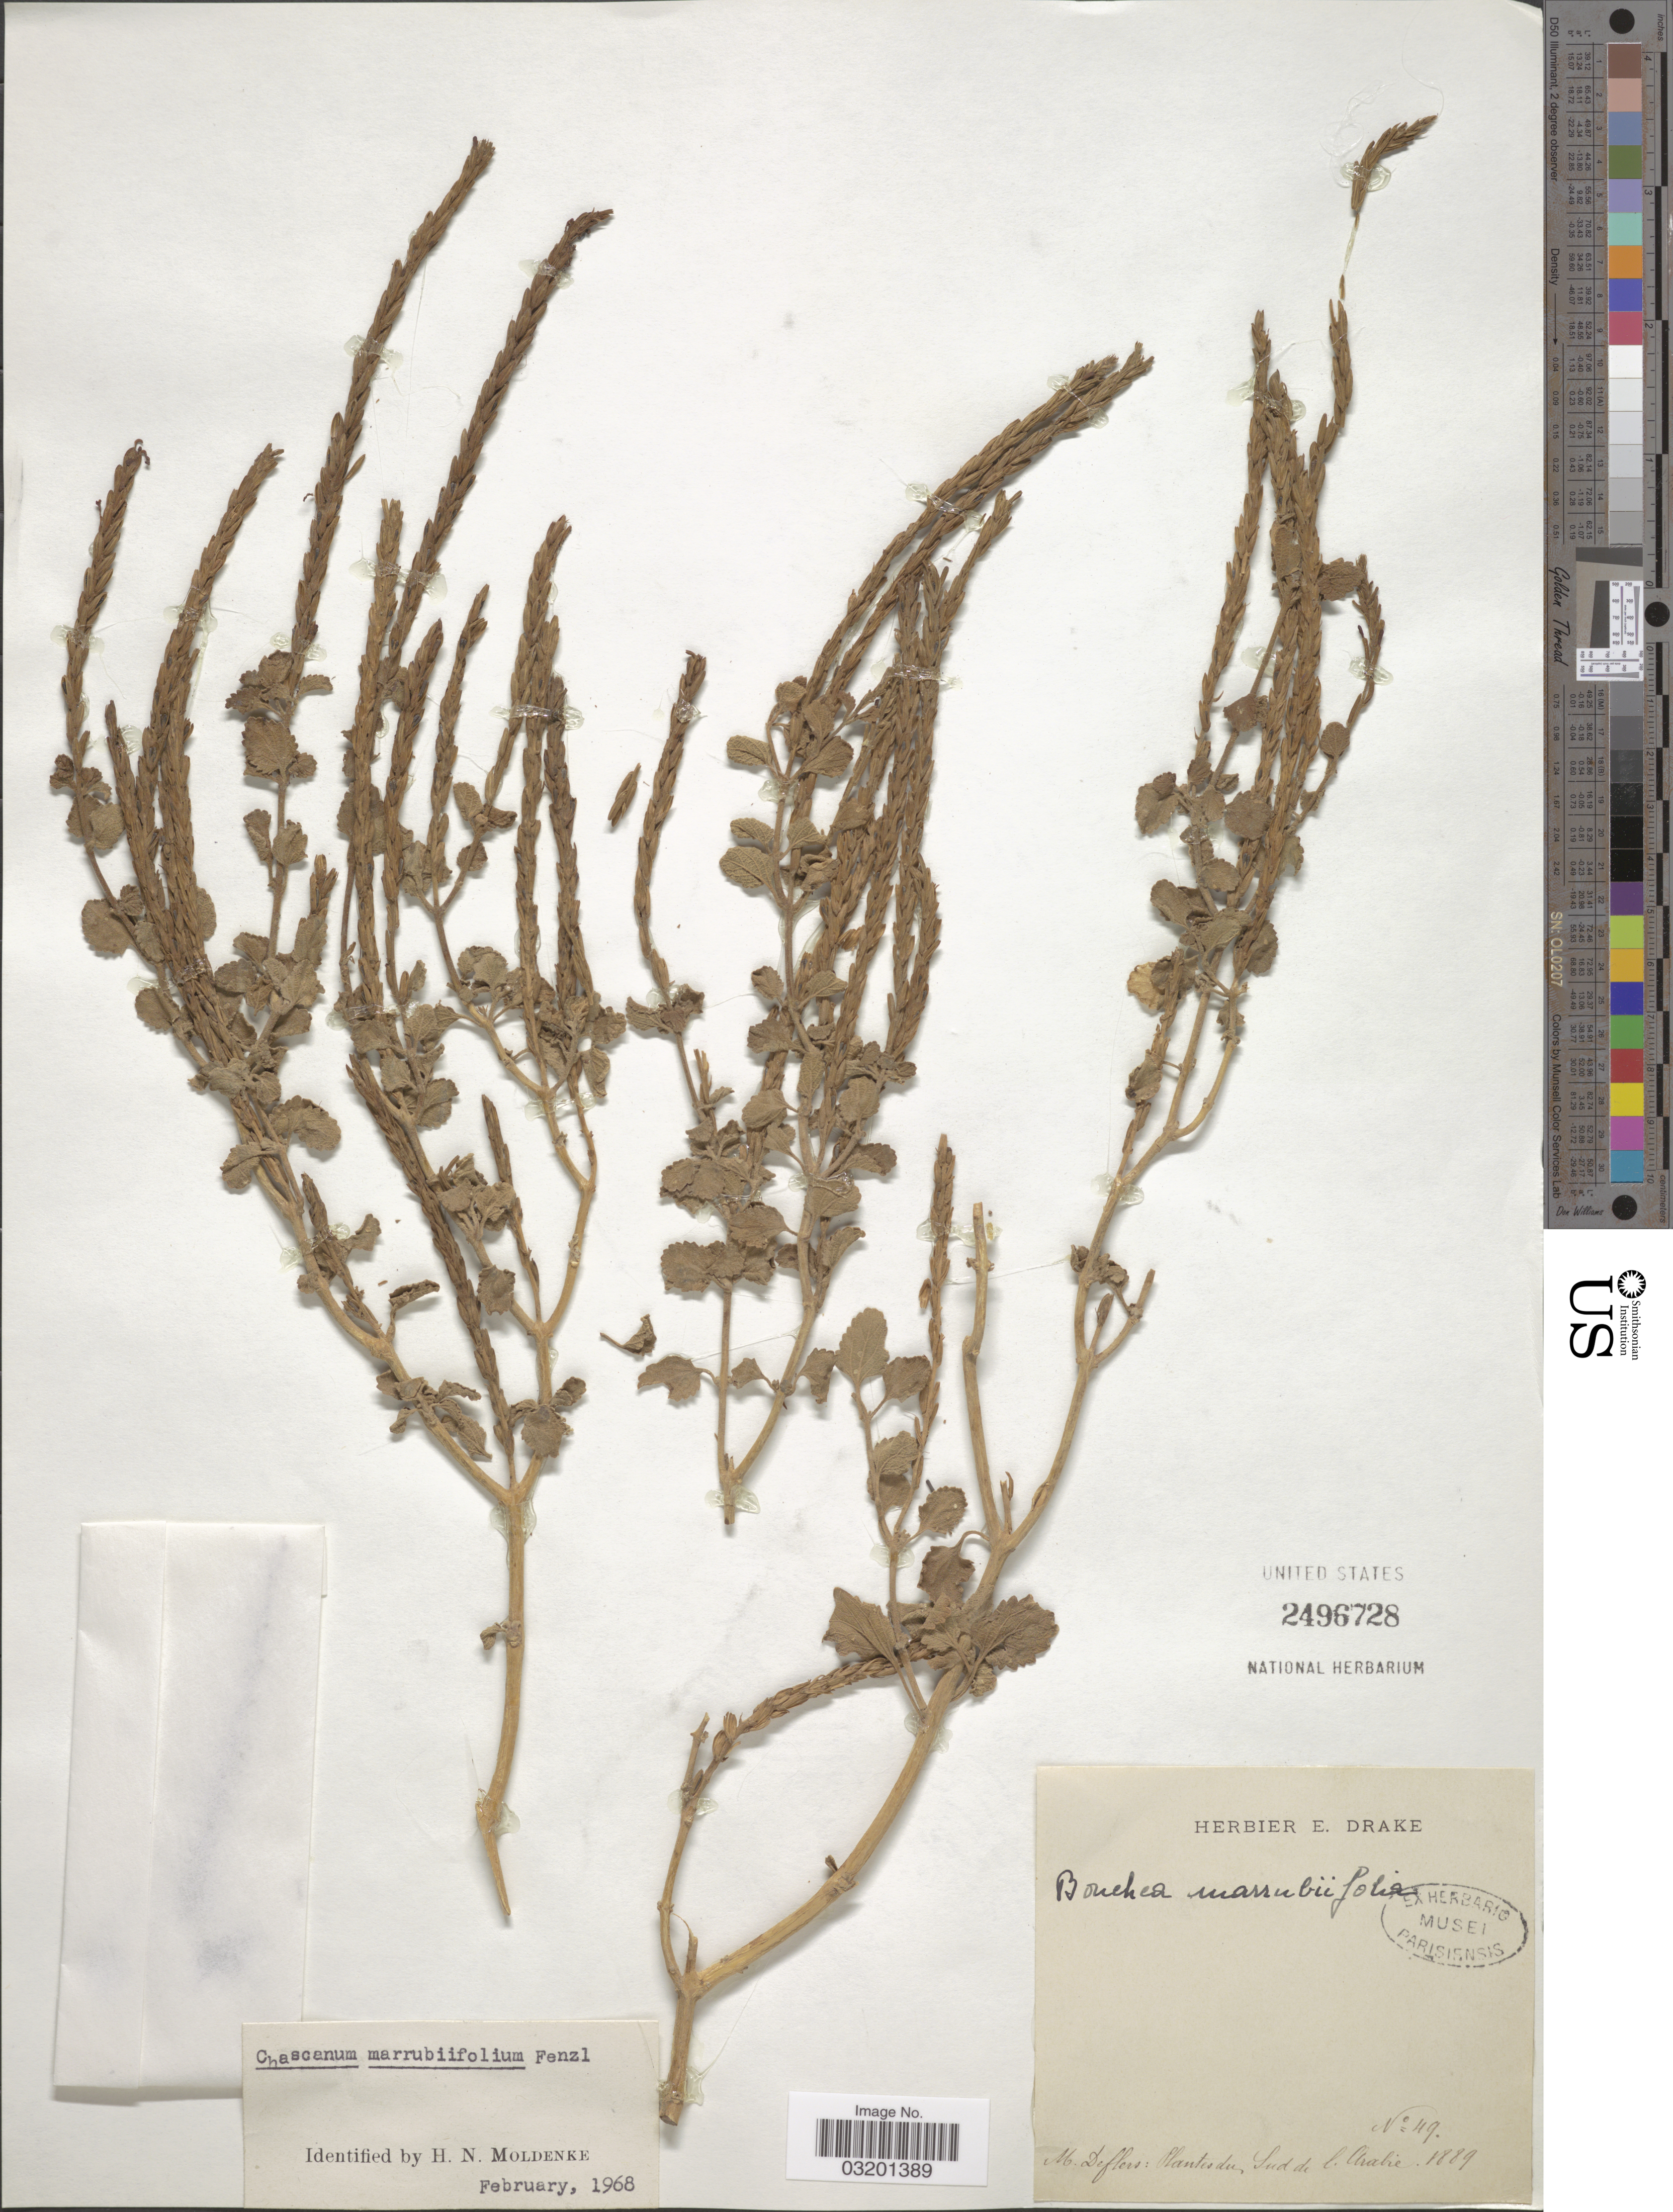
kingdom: Plantae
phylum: Tracheophyta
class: Magnoliopsida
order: Lamiales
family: Verbenaceae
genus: Chascanum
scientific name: Chascanum marrubiifolium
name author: Fenzl ex Walp.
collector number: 49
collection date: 1889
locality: Sud de l. Arabie.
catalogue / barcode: US 2496728